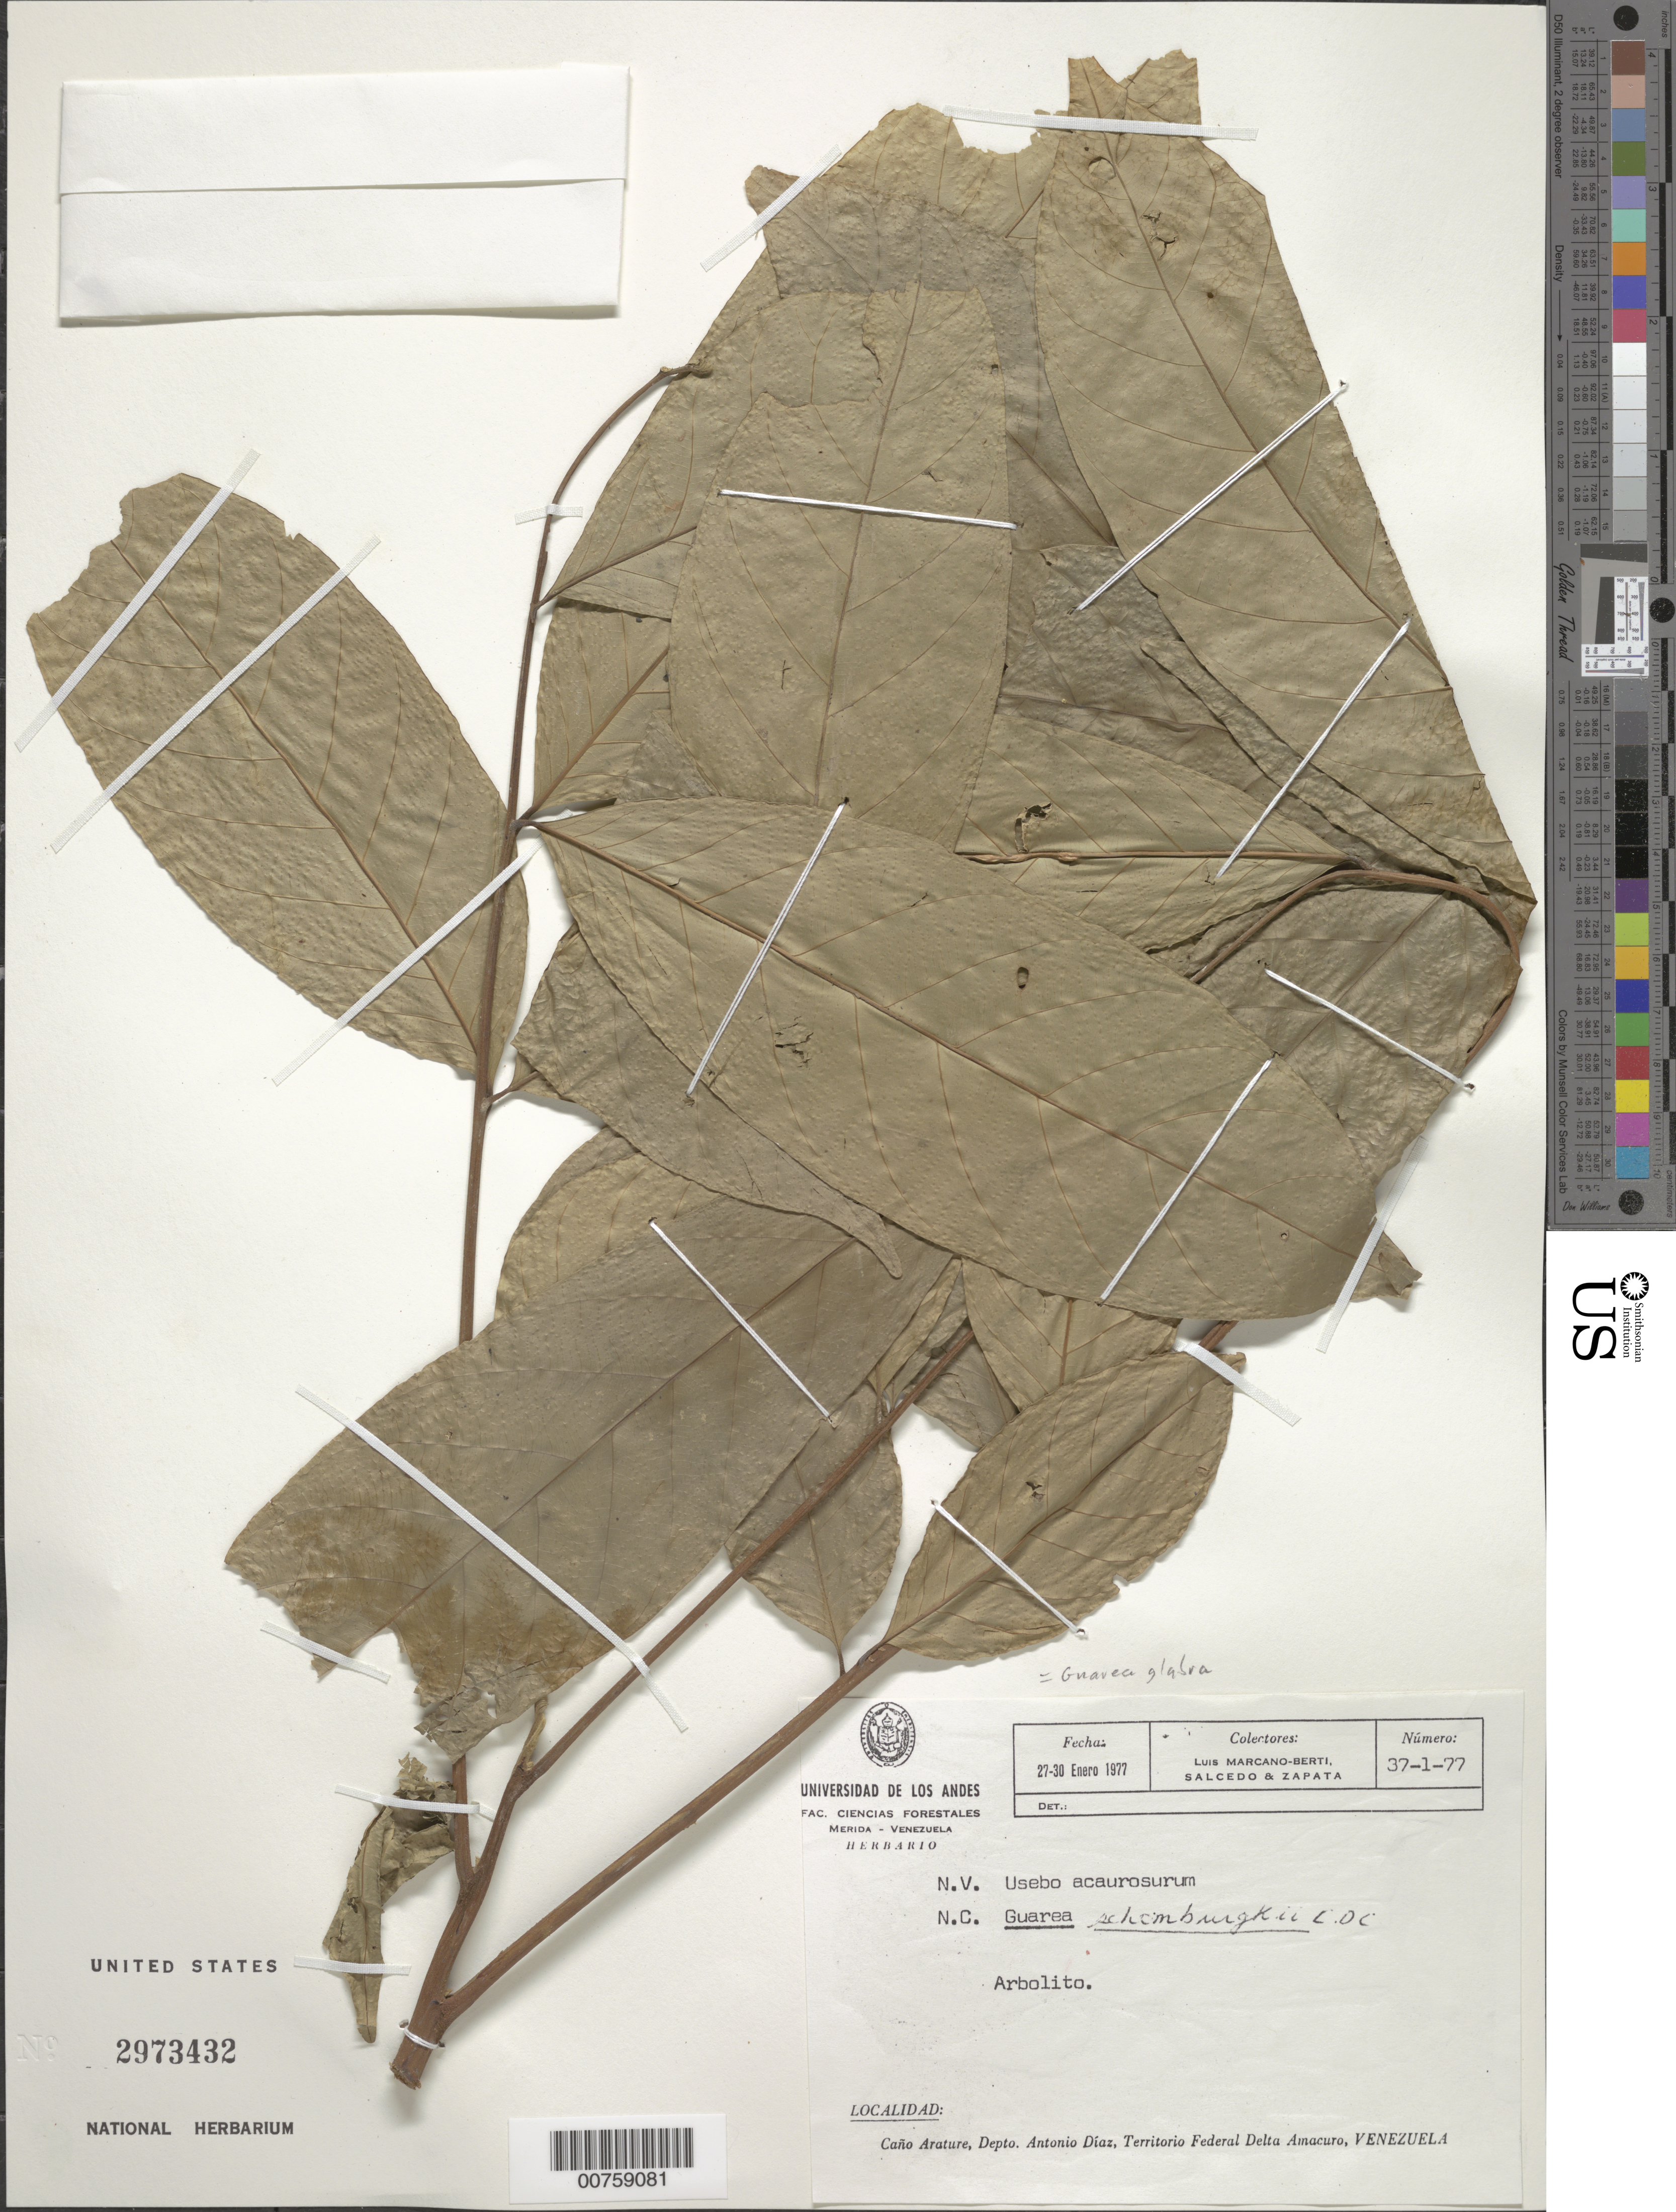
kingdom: Plantae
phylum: Tracheophyta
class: Magnoliopsida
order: Sapindales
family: Meliaceae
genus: Guarea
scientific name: Guarea glabra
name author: Vahl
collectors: L. Marcano-Berti, P. Salcedo & -. Zapata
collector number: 177 37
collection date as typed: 27-Jan-77 to 30-Jan-77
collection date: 1977-01-27/1977-01-30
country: Venezuela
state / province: Delta Amacuro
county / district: Antonio Díaz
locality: Caño Arature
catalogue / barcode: US 2973432